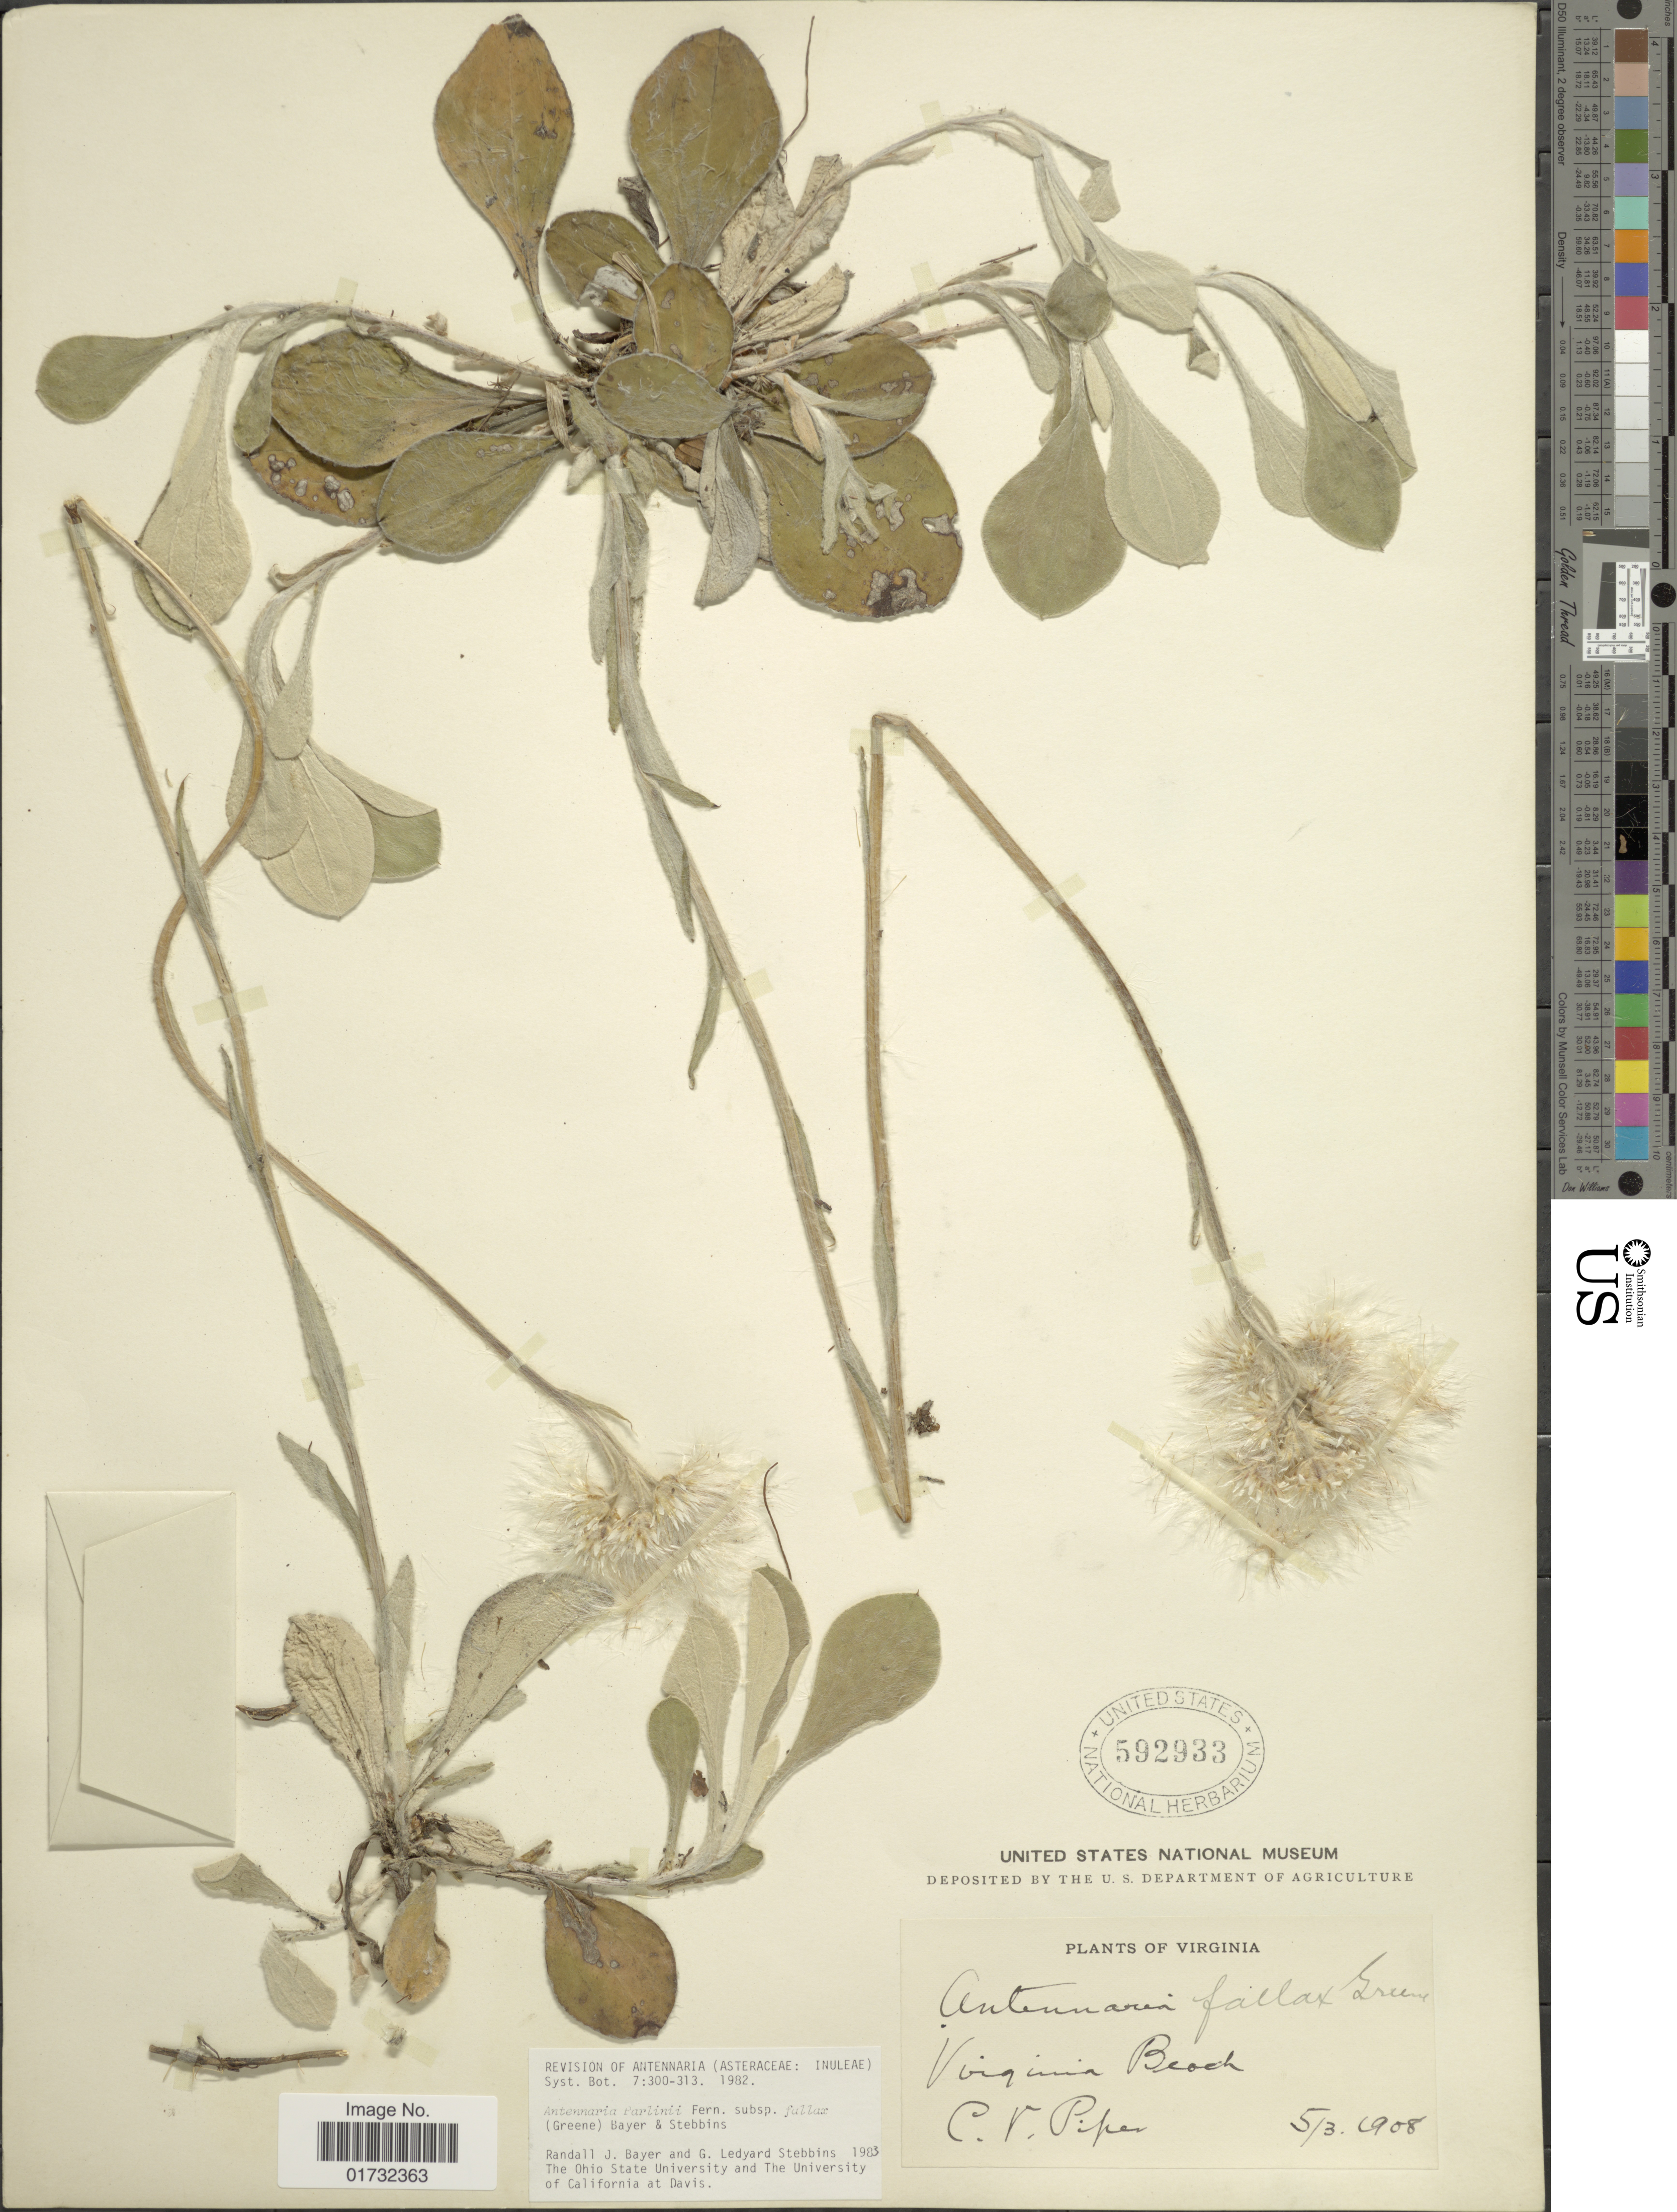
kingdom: Plantae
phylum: Tracheophyta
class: Magnoliopsida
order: Asterales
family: Asteraceae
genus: Antennaria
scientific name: Antennaria parlinii subsp. parlinii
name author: Fernald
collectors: C. V. Piper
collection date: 1908-05-03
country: United States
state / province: Virginia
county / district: City of Virginia Beach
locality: Virginia Beach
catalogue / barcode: US 592933